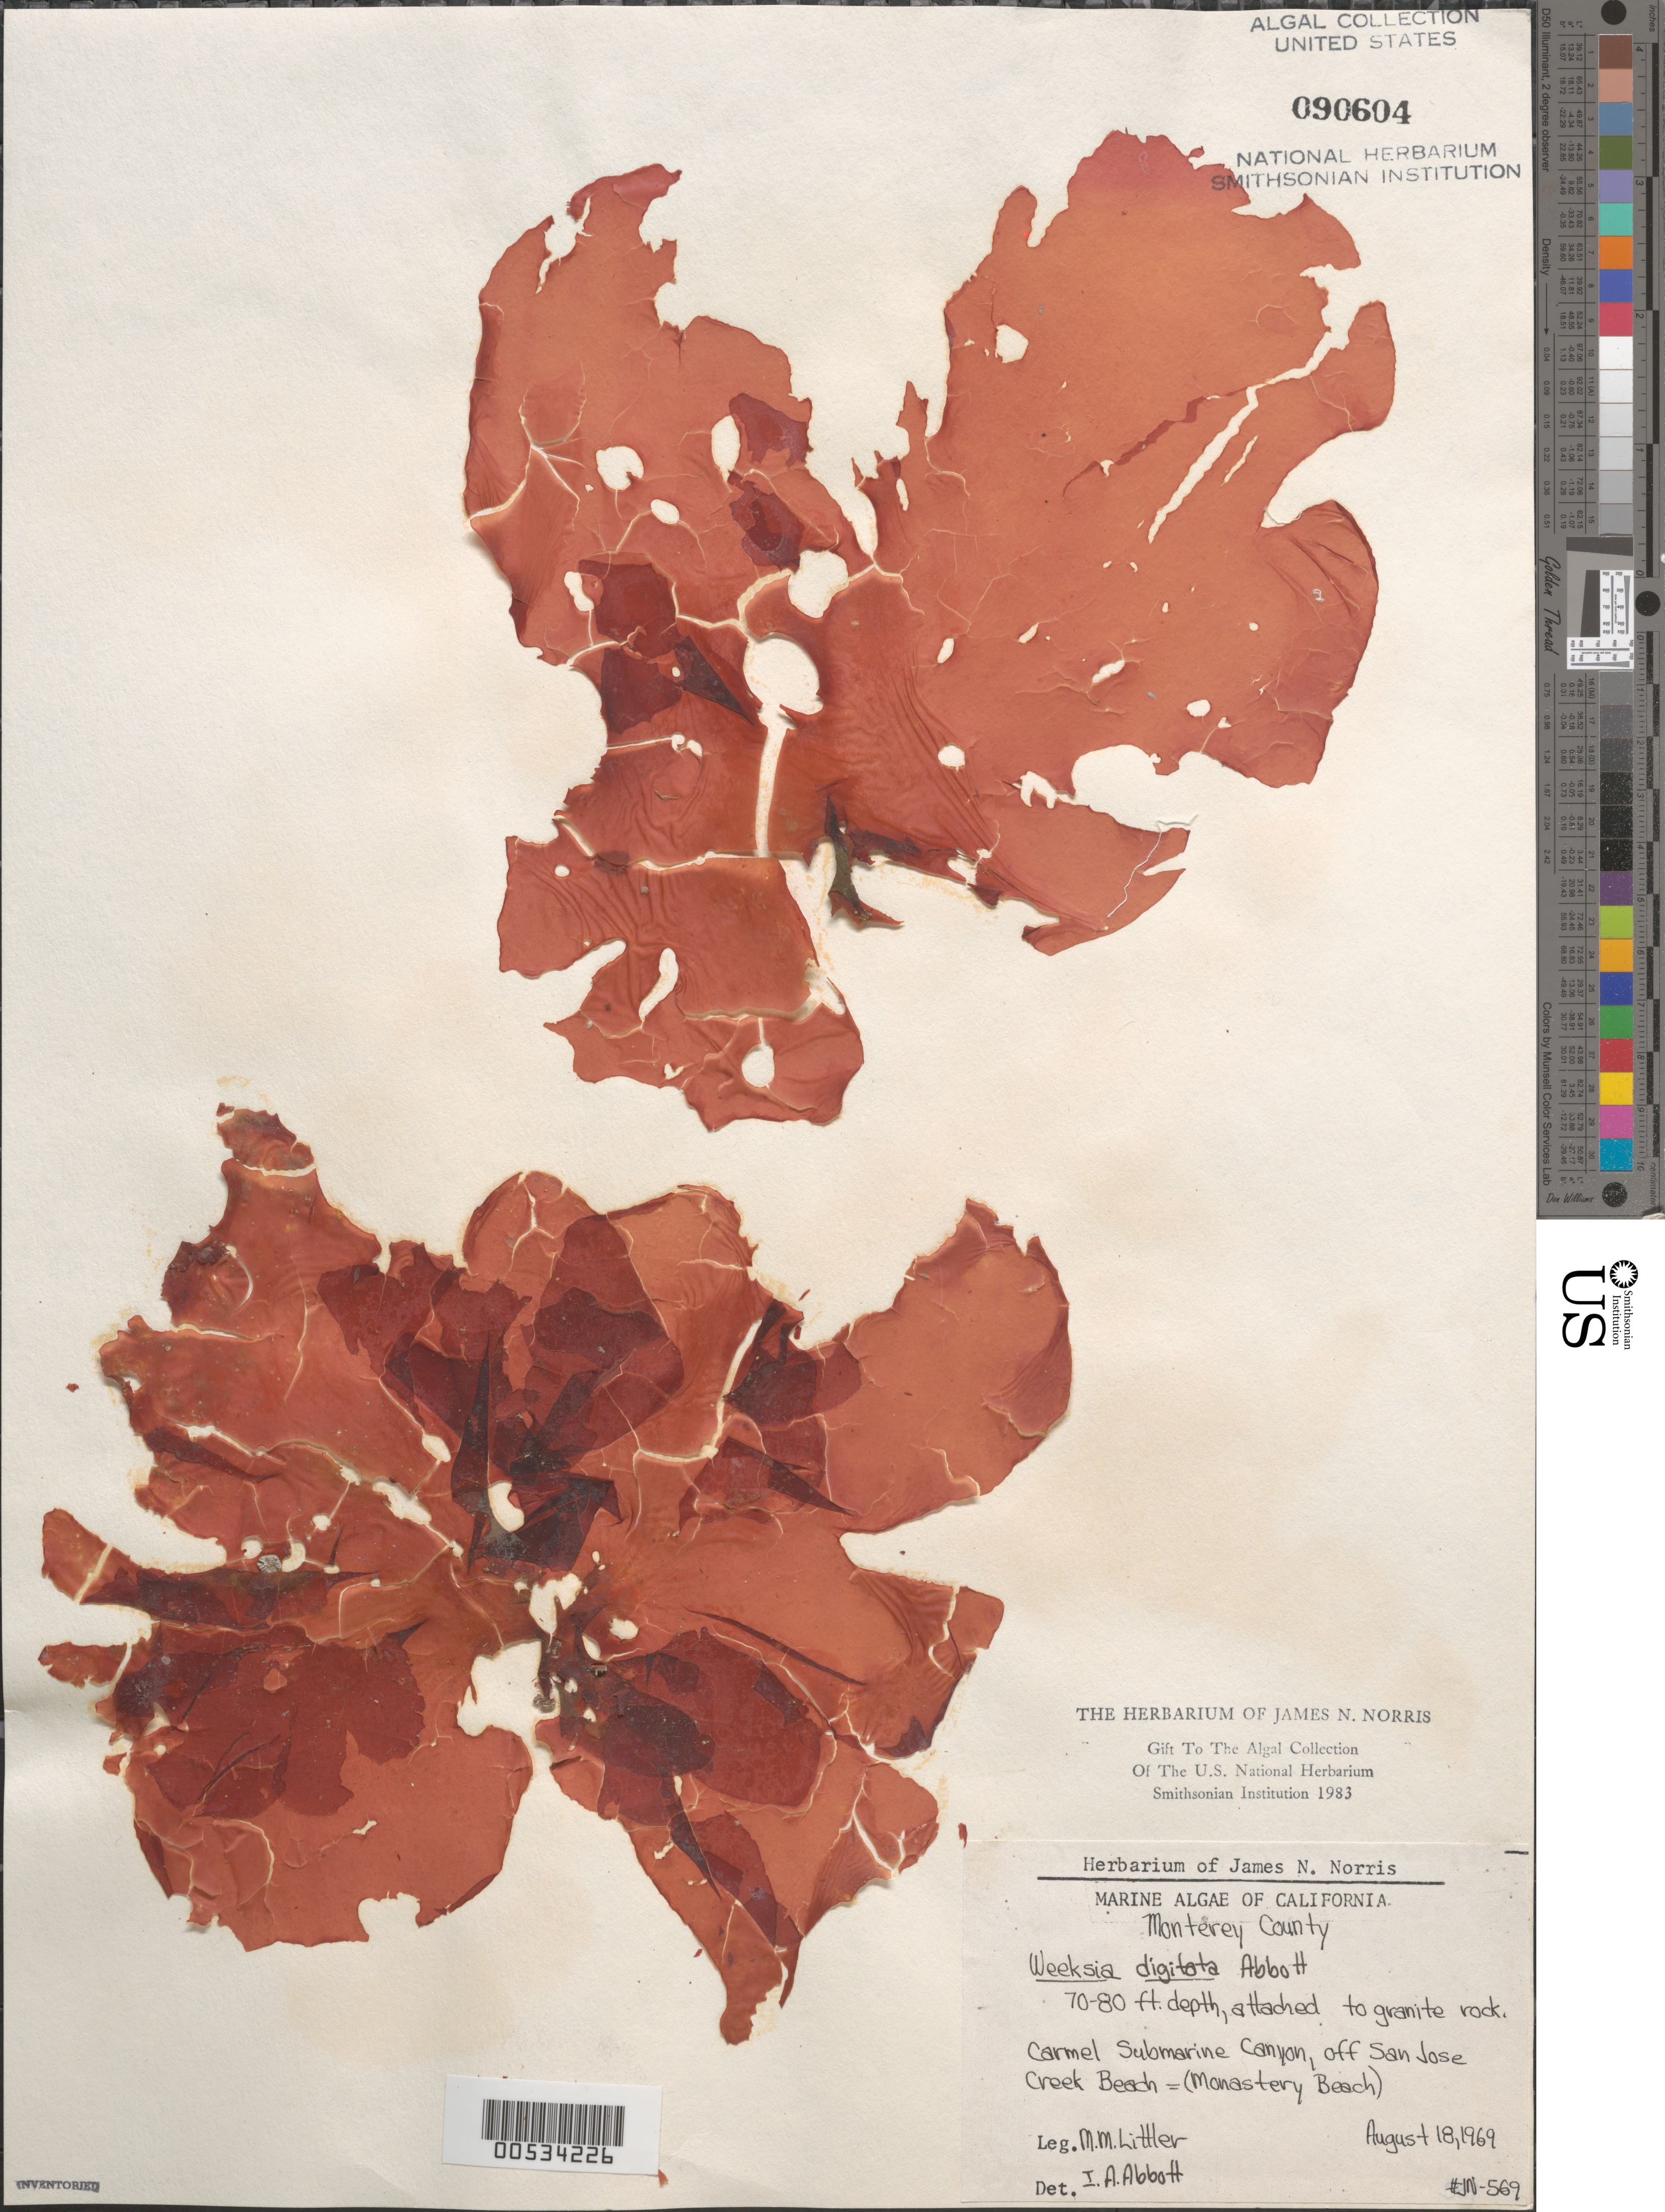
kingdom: Plantae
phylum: Rhodophyta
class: Florideophyceae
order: Gigartinales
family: Dumontiaceae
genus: Weeksia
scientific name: Weeksia digitata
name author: I.A. Abbott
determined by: Abbott, Isabella A.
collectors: M. M. Littler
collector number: Jn-569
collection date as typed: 18 Aug 1969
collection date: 1969-08-18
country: United States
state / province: California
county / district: Monterey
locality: Carmel Submarine Canyon, off Monastery Beach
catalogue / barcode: US 90604